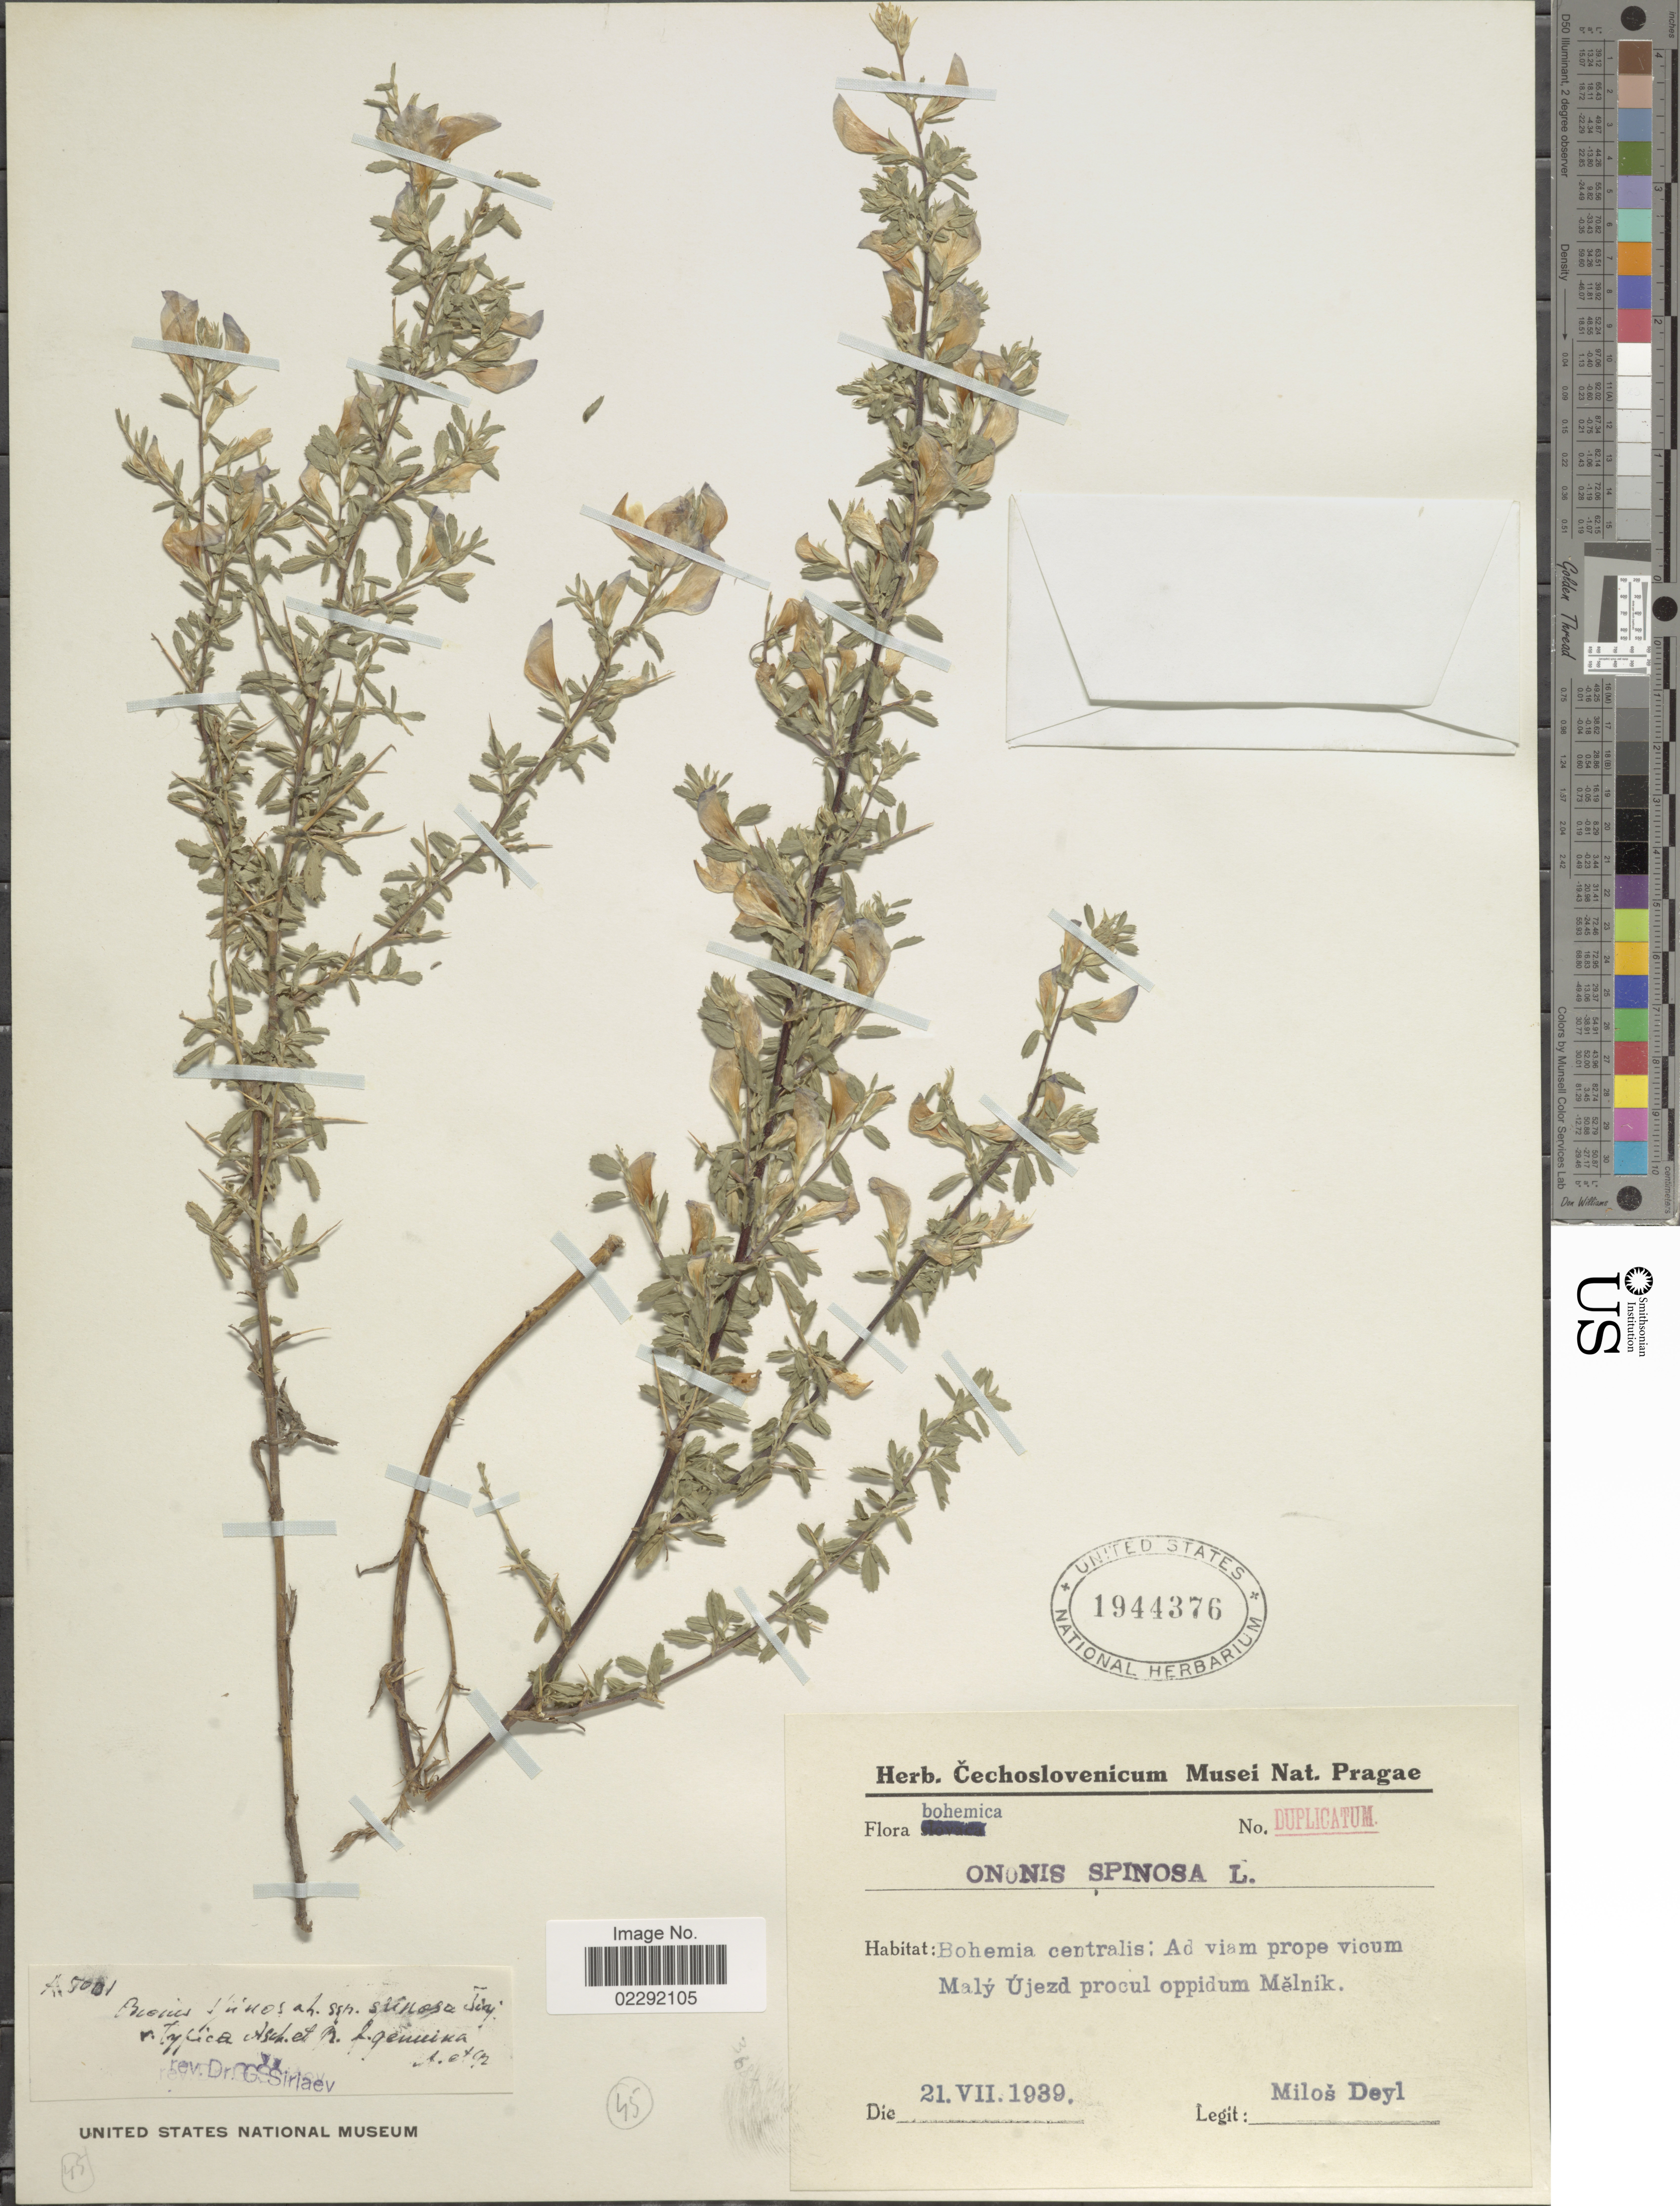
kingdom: Plantae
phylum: Tracheophyta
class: Magnoliopsida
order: Fabales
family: Fabaceae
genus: Ononis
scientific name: Ononis spinosa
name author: L.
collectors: M. Deyl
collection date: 1939-07-21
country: Czechia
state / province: Central Bohemian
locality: Bohemia centralis; Ad viam prope vicum Maly Ujezd procul oppidum Melnik.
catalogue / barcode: US 1944376